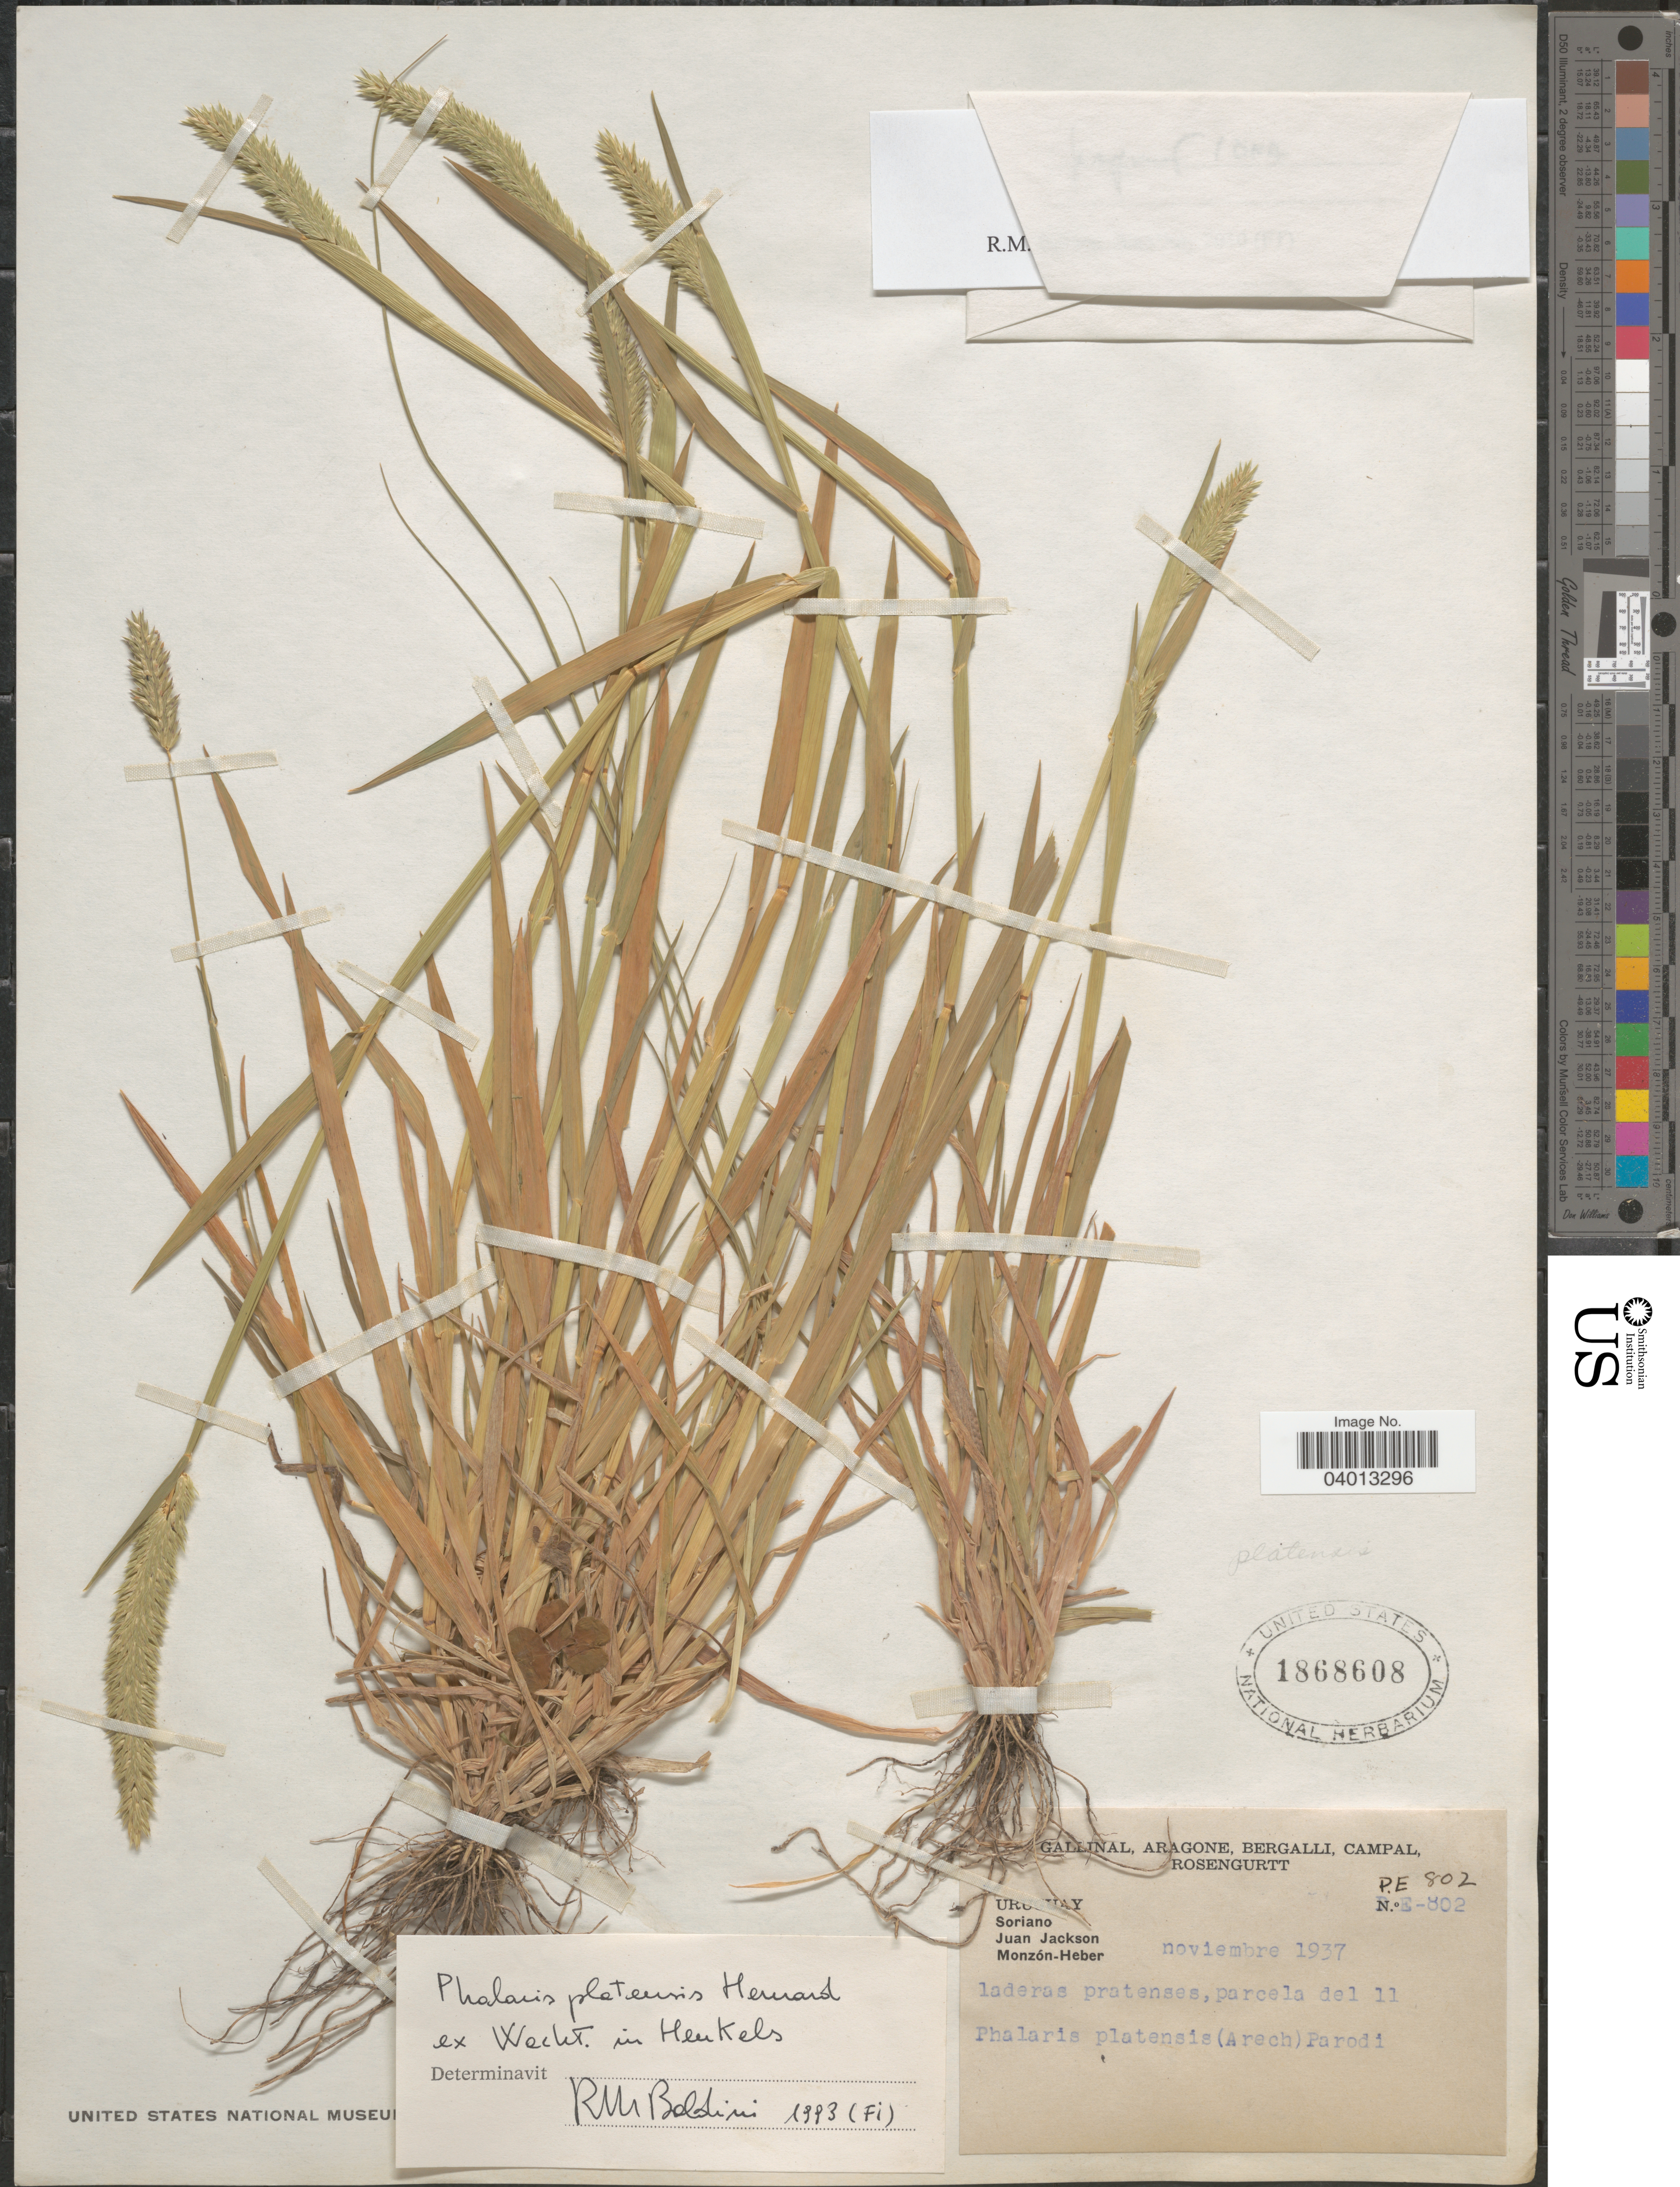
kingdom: Plantae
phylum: Tracheophyta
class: Liliopsida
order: Poales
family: Poaceae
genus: Phalaris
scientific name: Phalaris platensis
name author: Henr. ex Wacht.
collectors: -. Gallinal, -- Aragone, -- Bergalli, -- Campal & Rosengurtt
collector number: P.E 802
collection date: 1937-11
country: Uruguay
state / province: Soriano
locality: Juan Jackson. Monzón-Heber.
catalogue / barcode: US 1868608